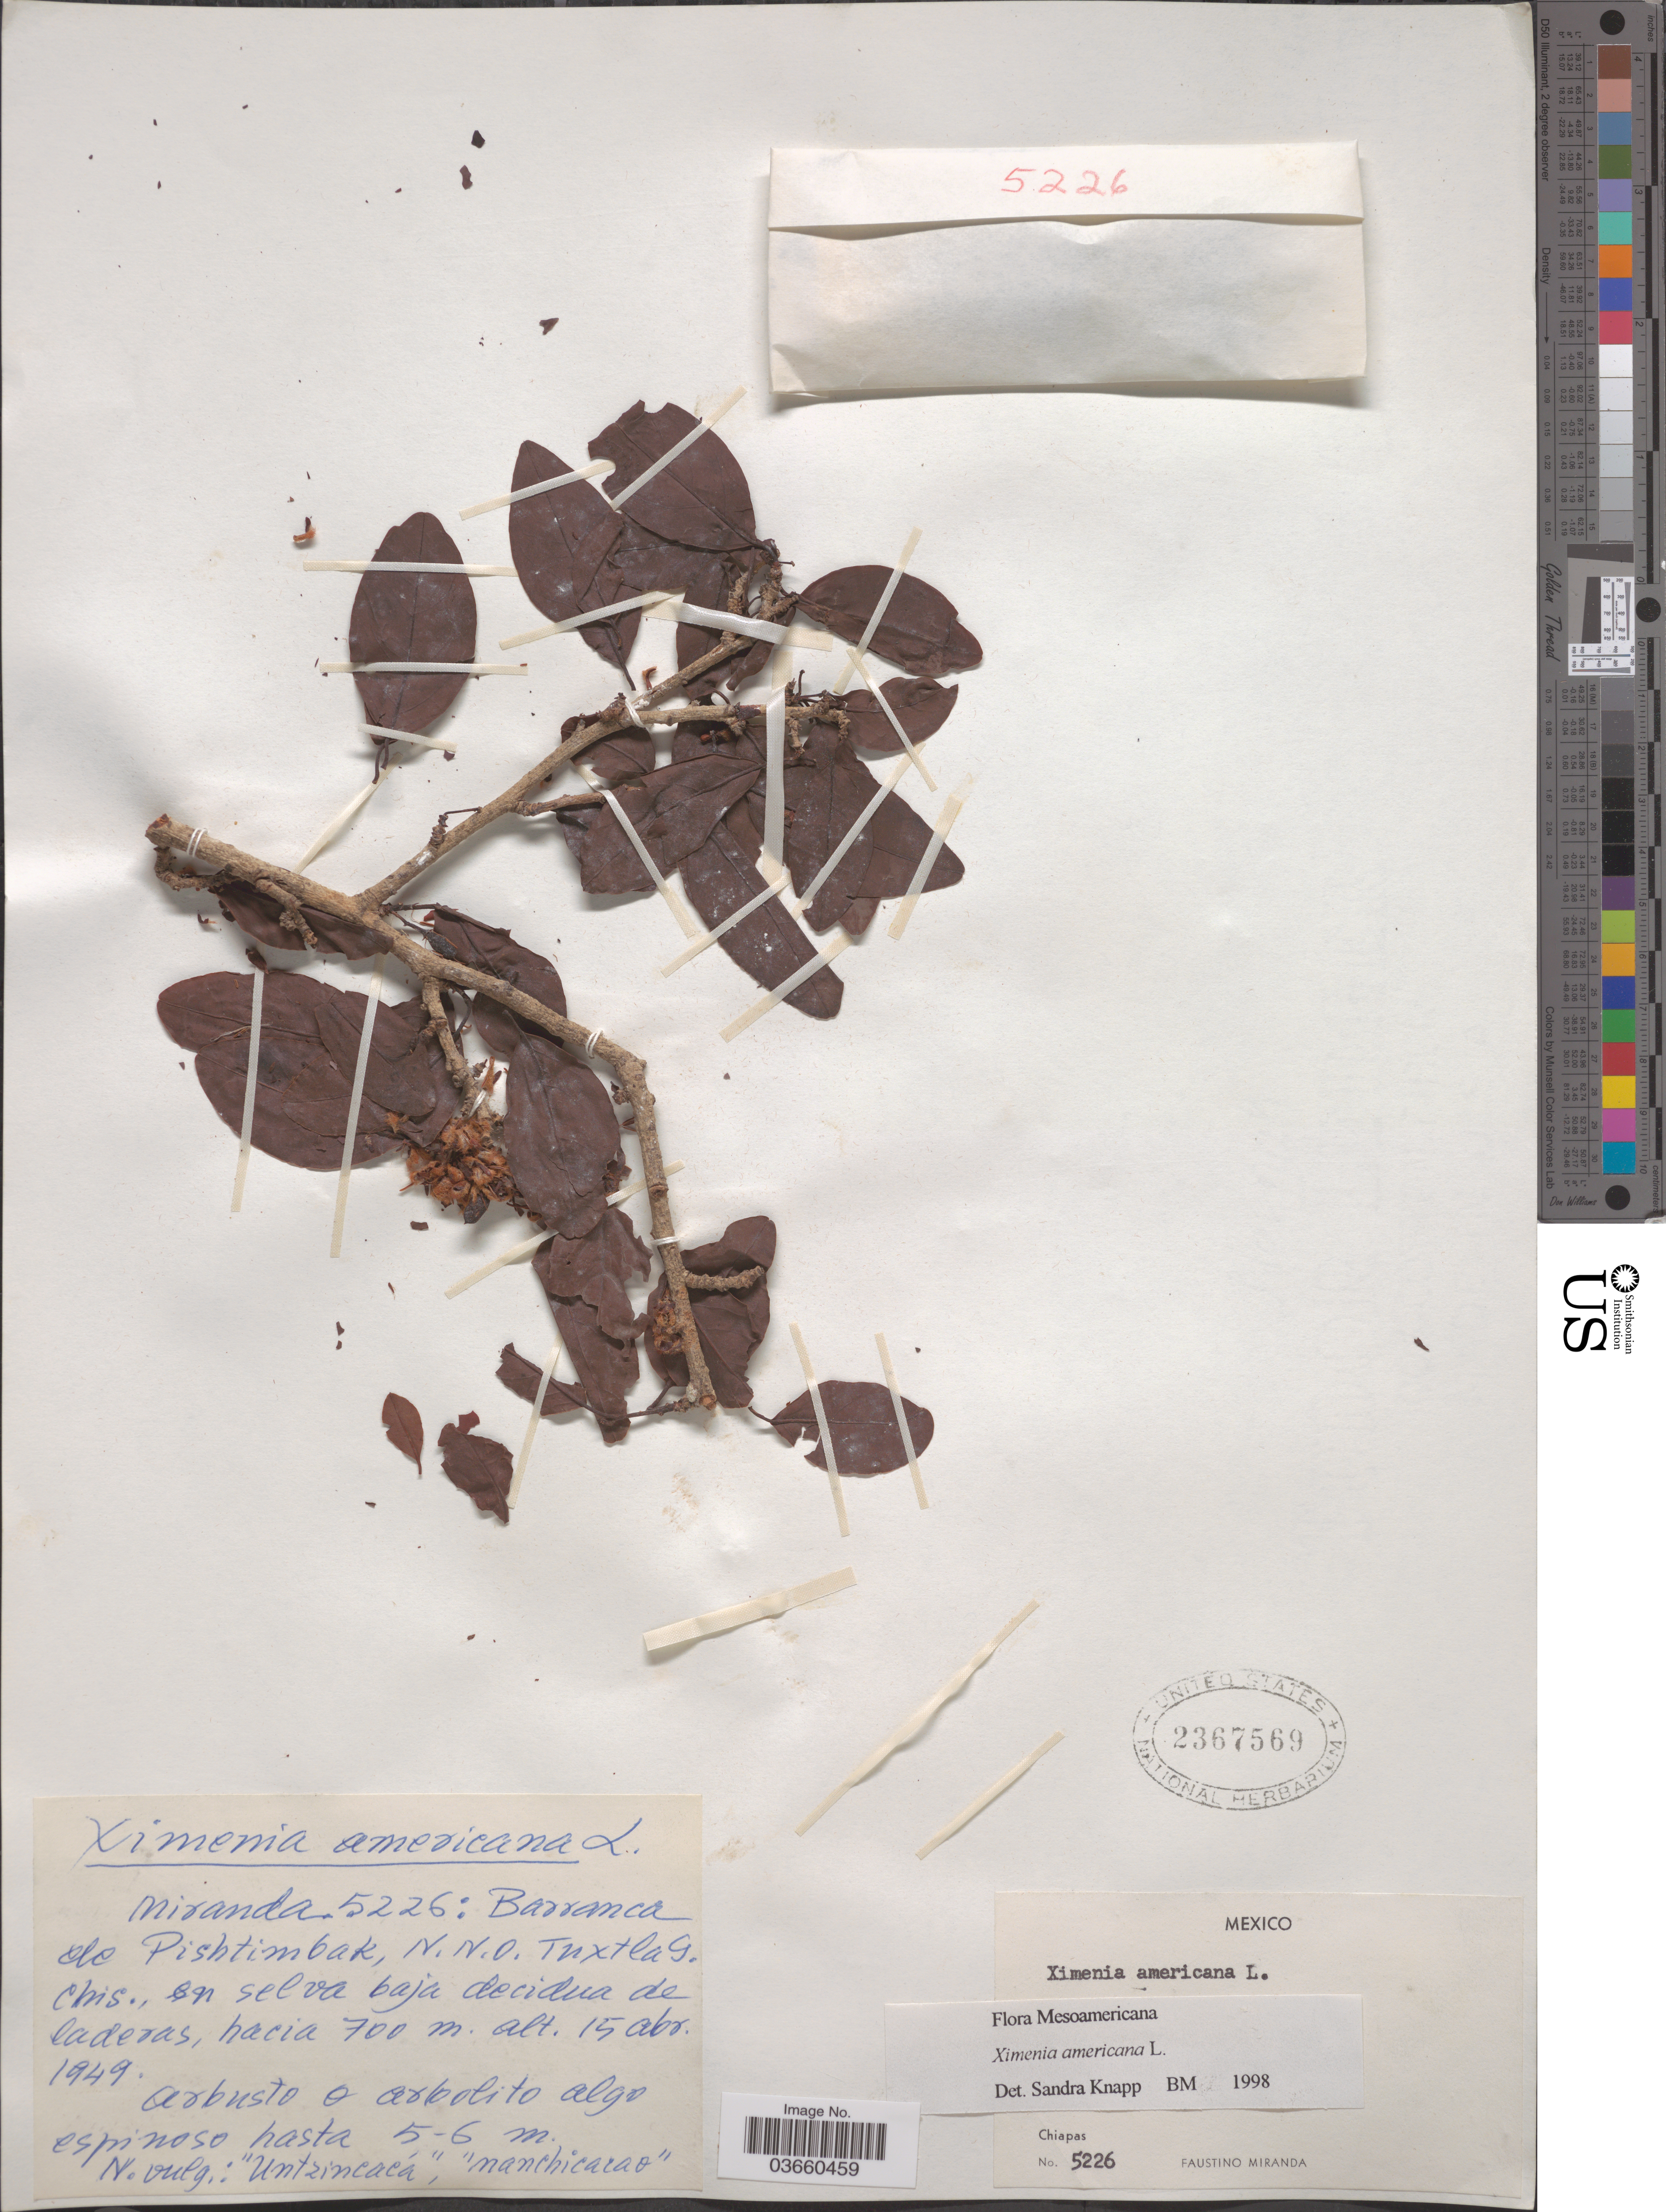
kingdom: Plantae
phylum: Tracheophyta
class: Magnoliopsida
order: Santalales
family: Ximeniaceae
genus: Ximenia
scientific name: Ximenia americana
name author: L.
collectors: F. Miranda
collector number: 5226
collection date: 1949-04-15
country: Mexico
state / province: Chiapas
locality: Barranca de Pishtimbak, N.N.O. Tuxtla G.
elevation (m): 700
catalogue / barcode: US 2367569